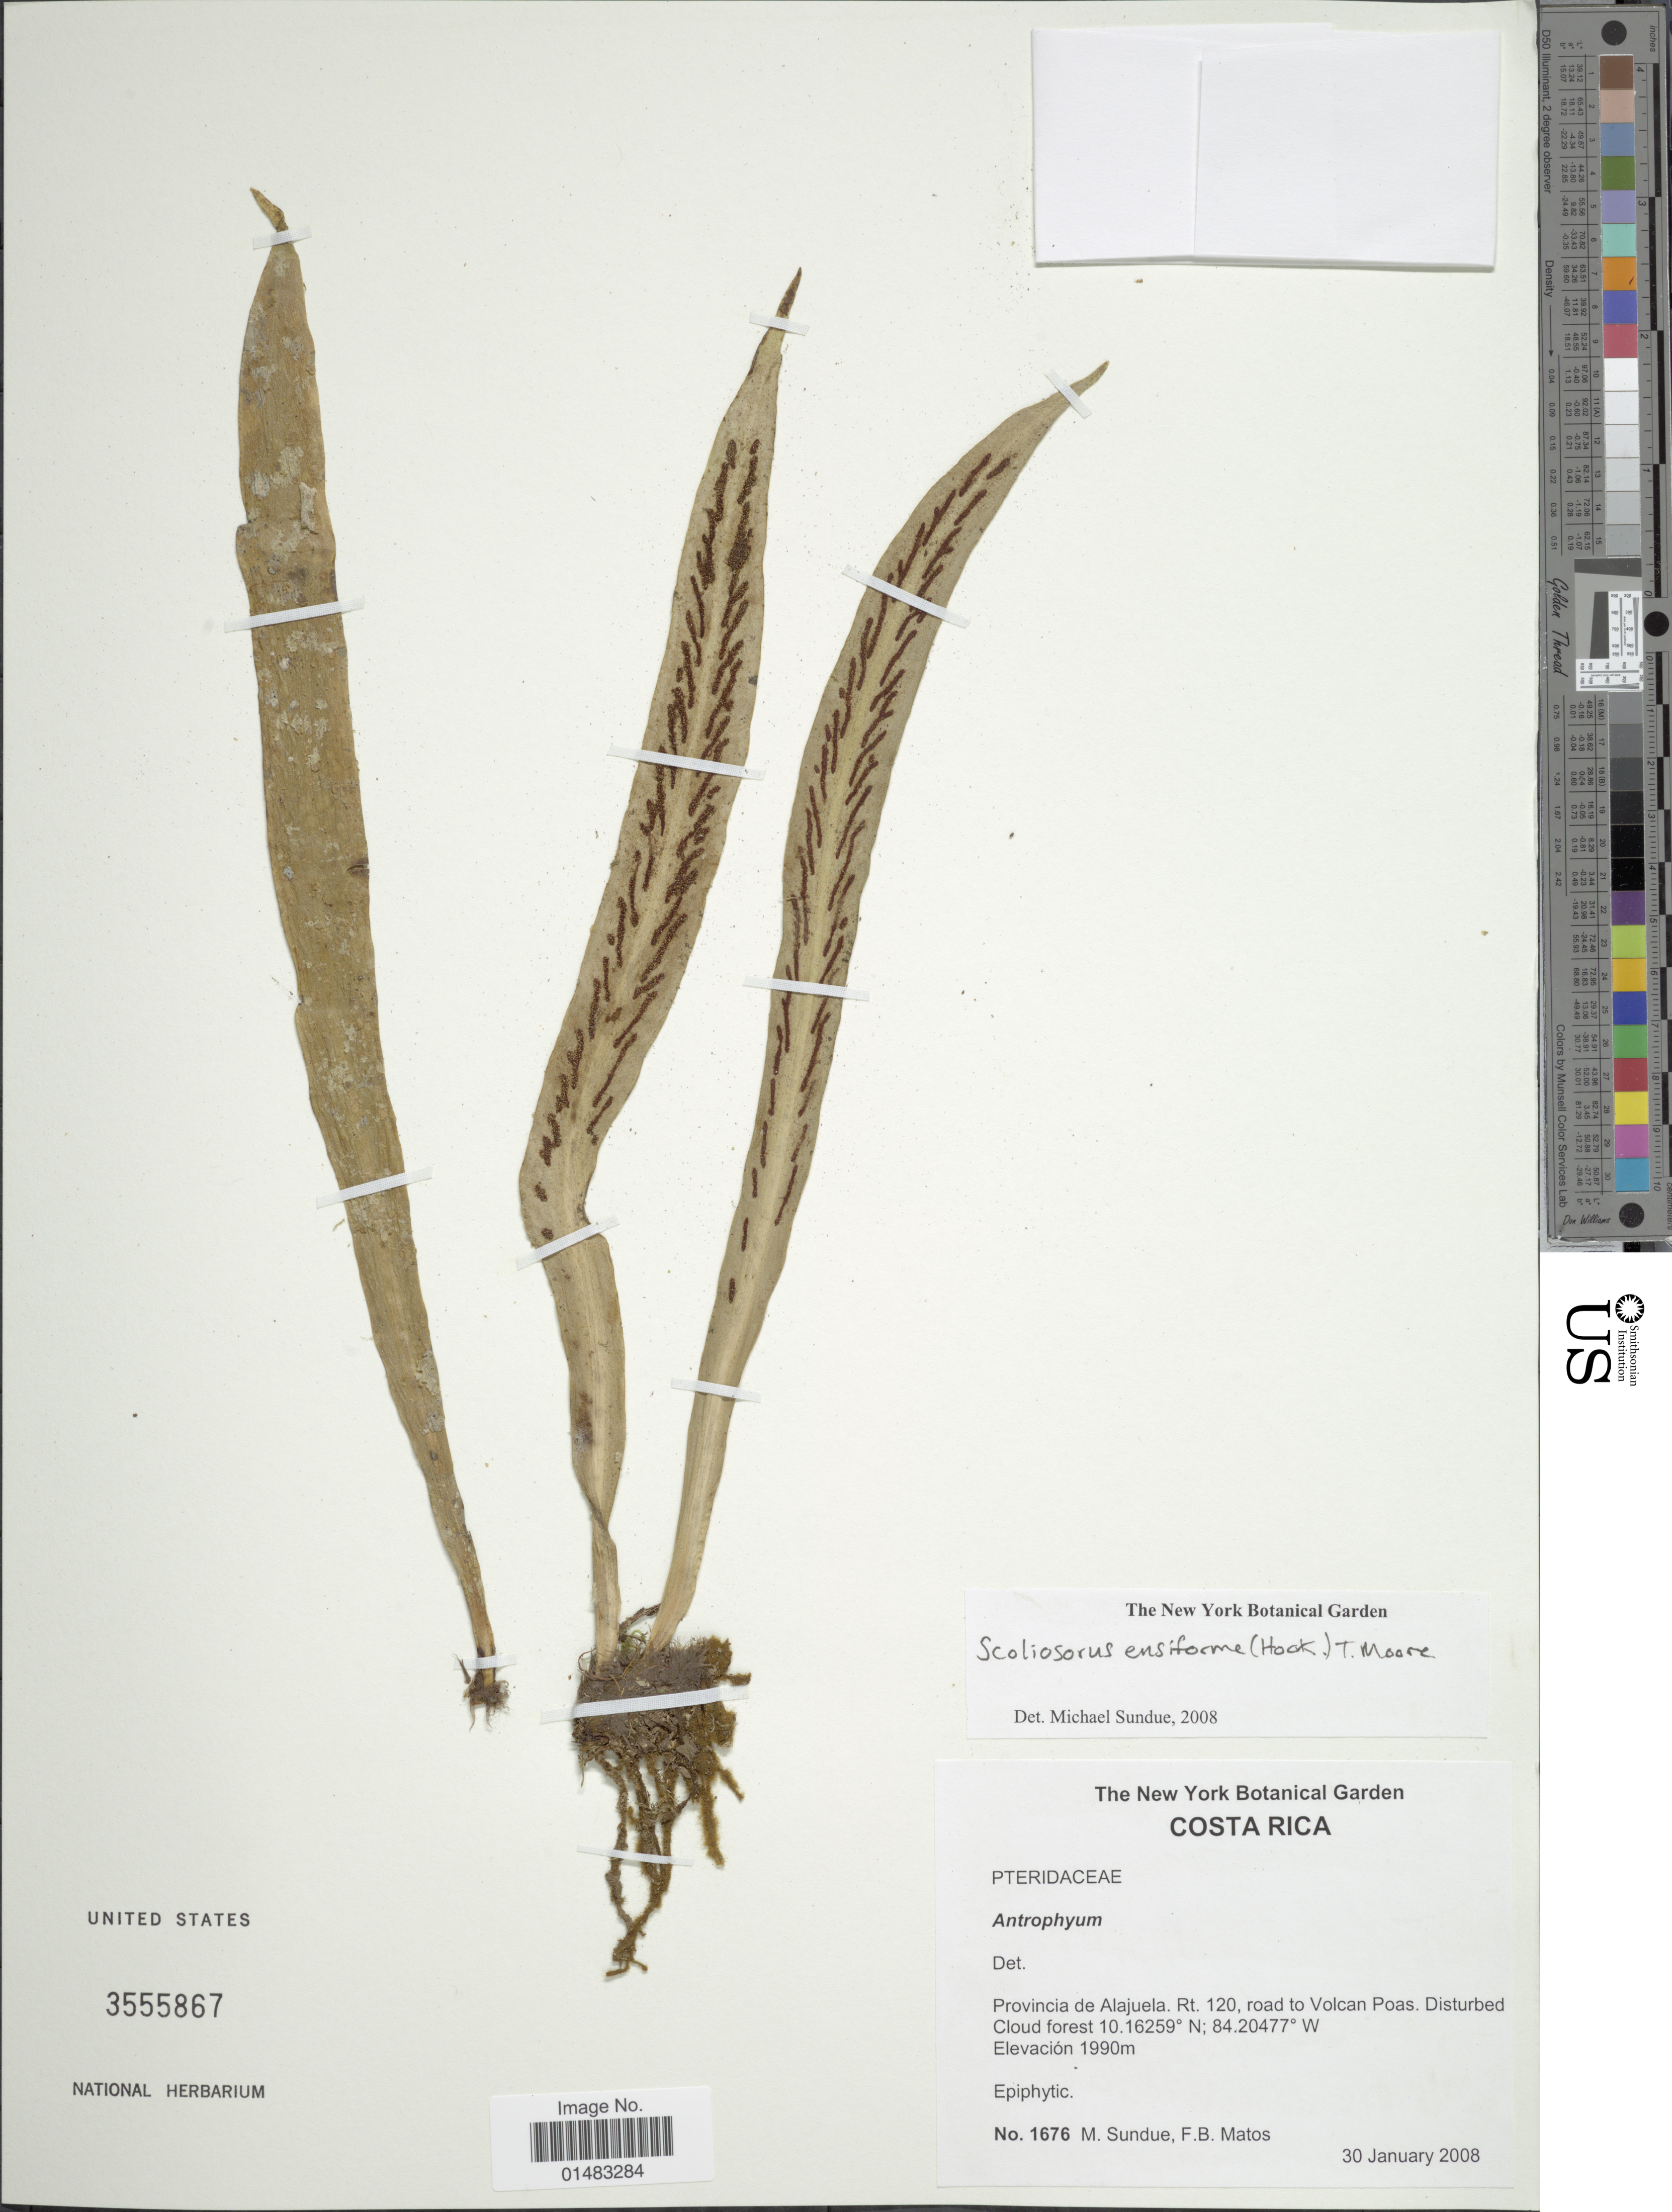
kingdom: Plantae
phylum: Tracheophyta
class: Polypodiopsida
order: Polypodiales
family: Pteridaceae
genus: Scoliosorus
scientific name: Scoliosorus ensiformis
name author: (Hook.) T. Moore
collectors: M. Sundue & F. Matos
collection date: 2008-01-30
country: Costa Rica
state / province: Alajuela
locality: Rt. 120 road to Volcan Poas. Disturbed Cloud forest 10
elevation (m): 1990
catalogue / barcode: US 3555867